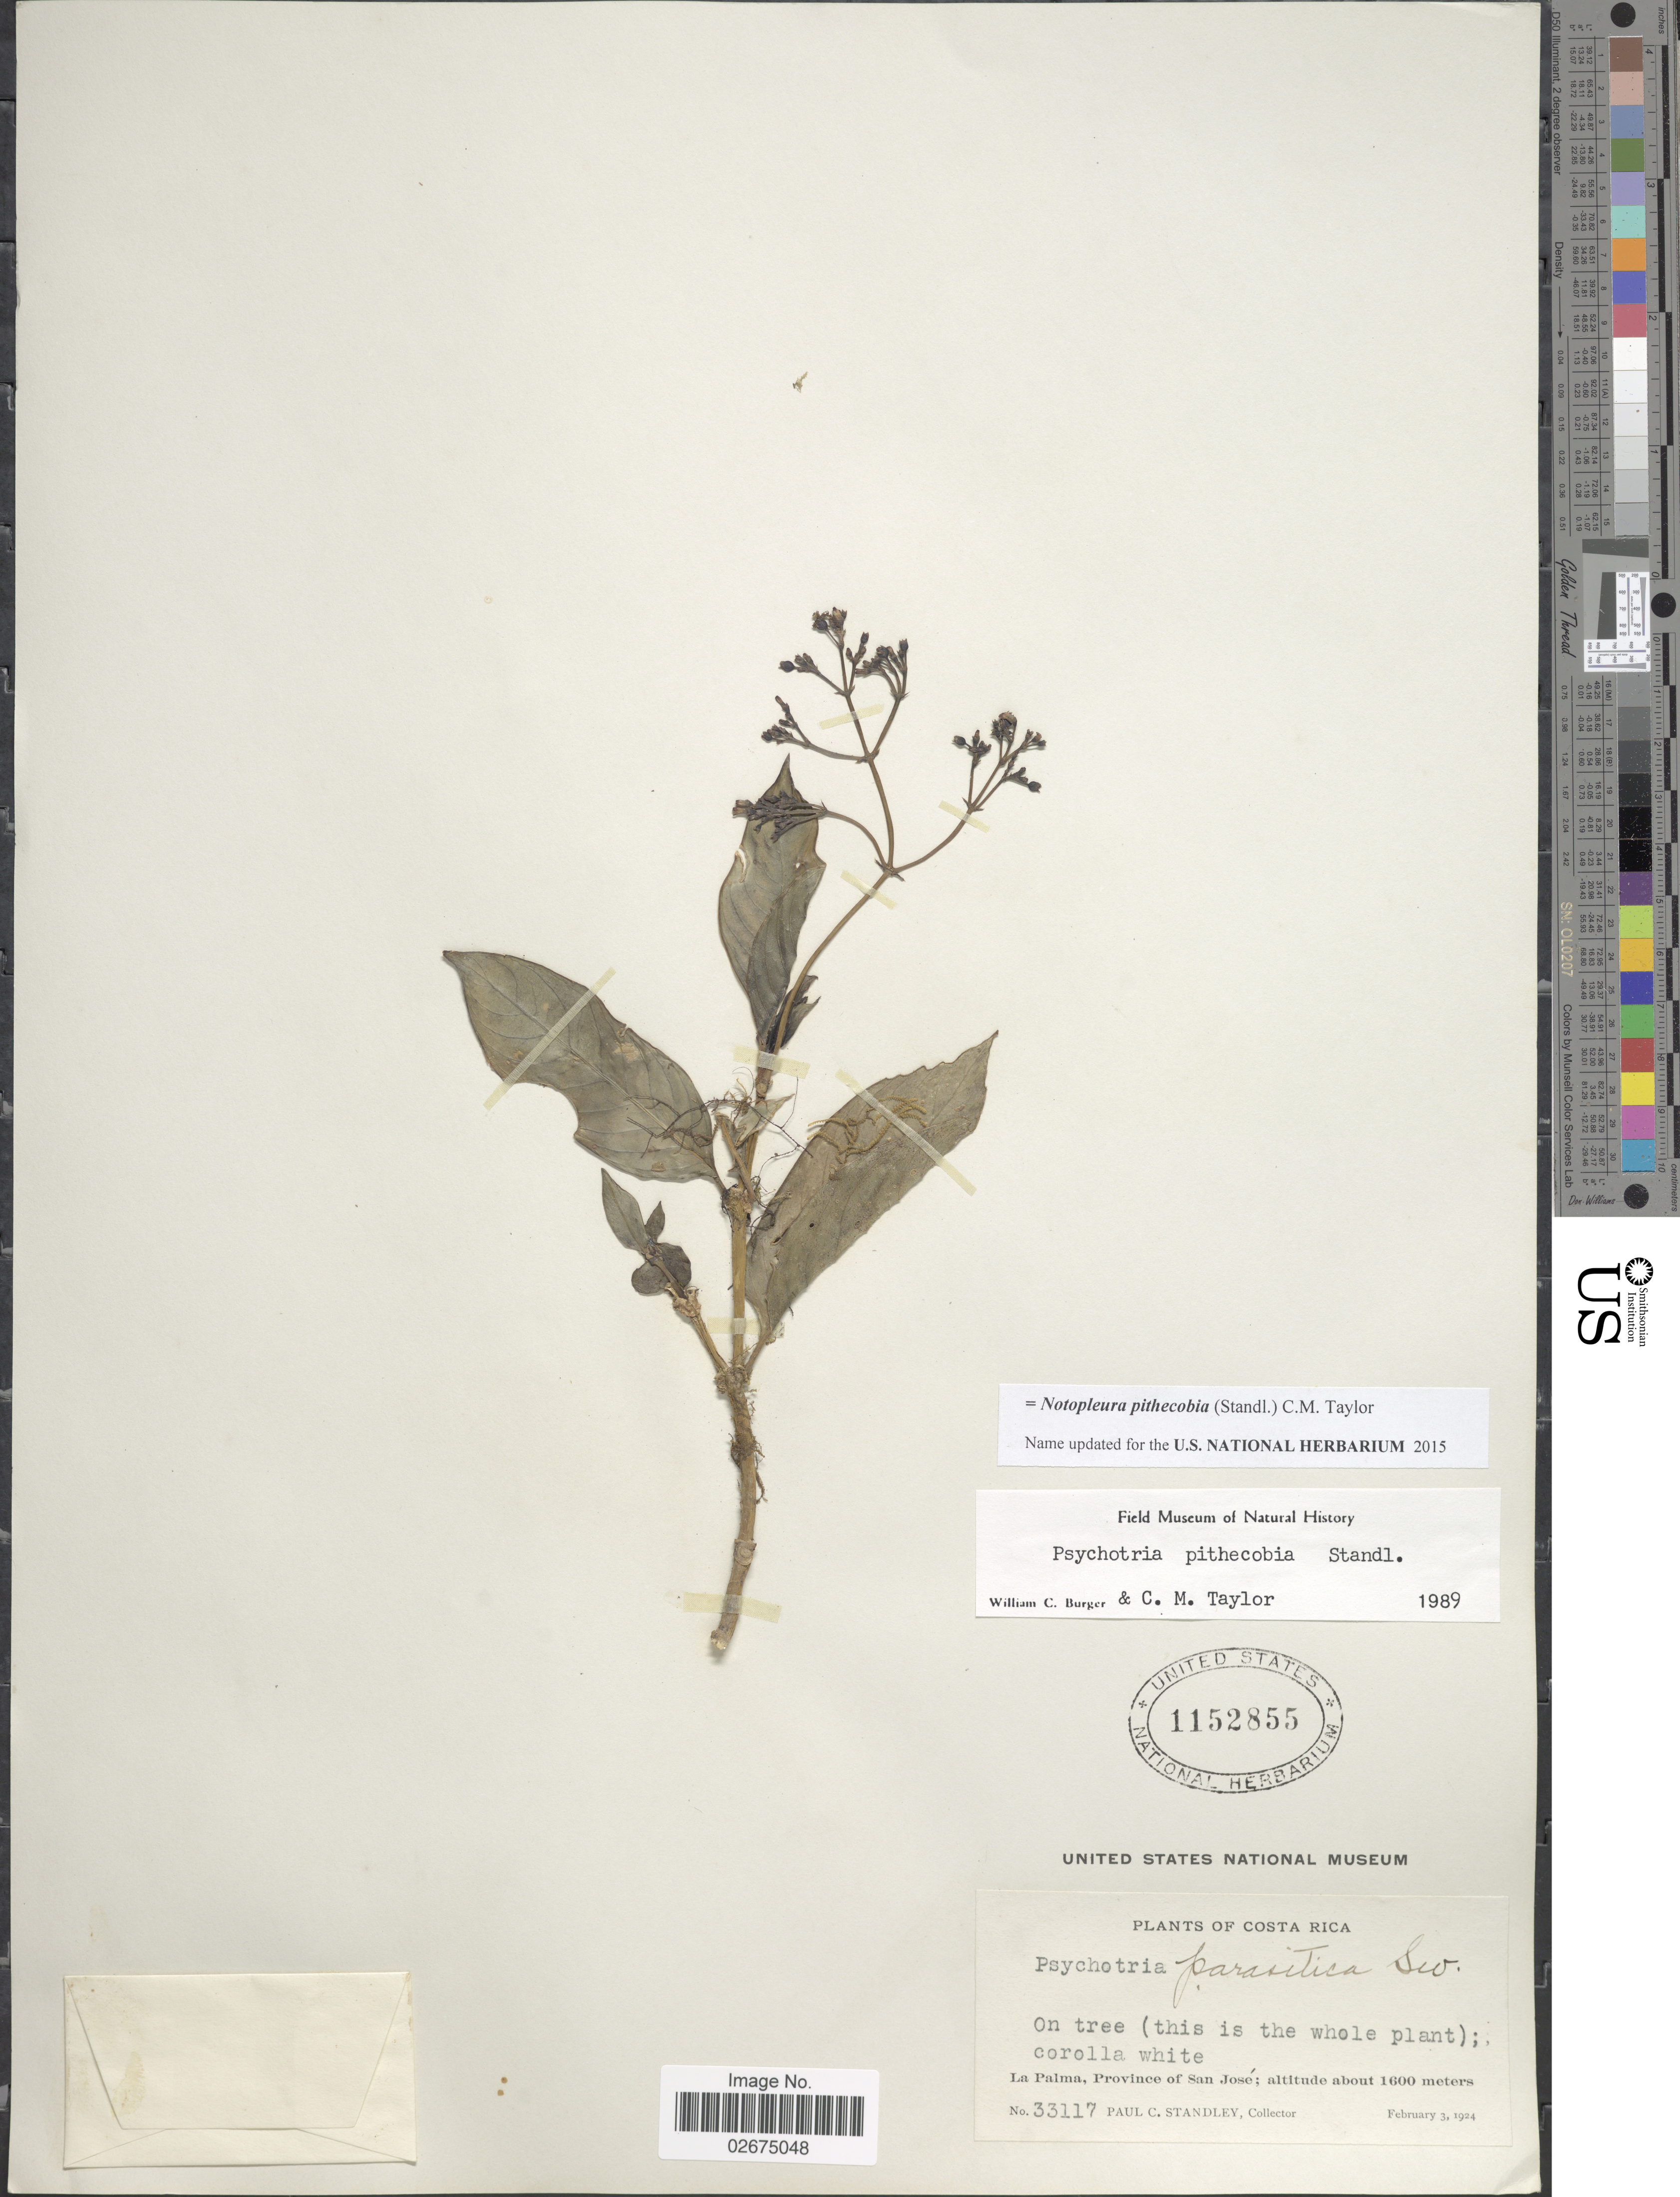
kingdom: Plantae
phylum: Tracheophyta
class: Magnoliopsida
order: Gentianales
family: Rubiaceae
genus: Notopleura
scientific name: Notopleura pithecobia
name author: (Standl.) C.M. Taylor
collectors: P. C. Standley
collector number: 33117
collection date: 1924-02-03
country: Costa Rica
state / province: San José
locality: La Palma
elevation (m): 1600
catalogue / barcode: US 1152855